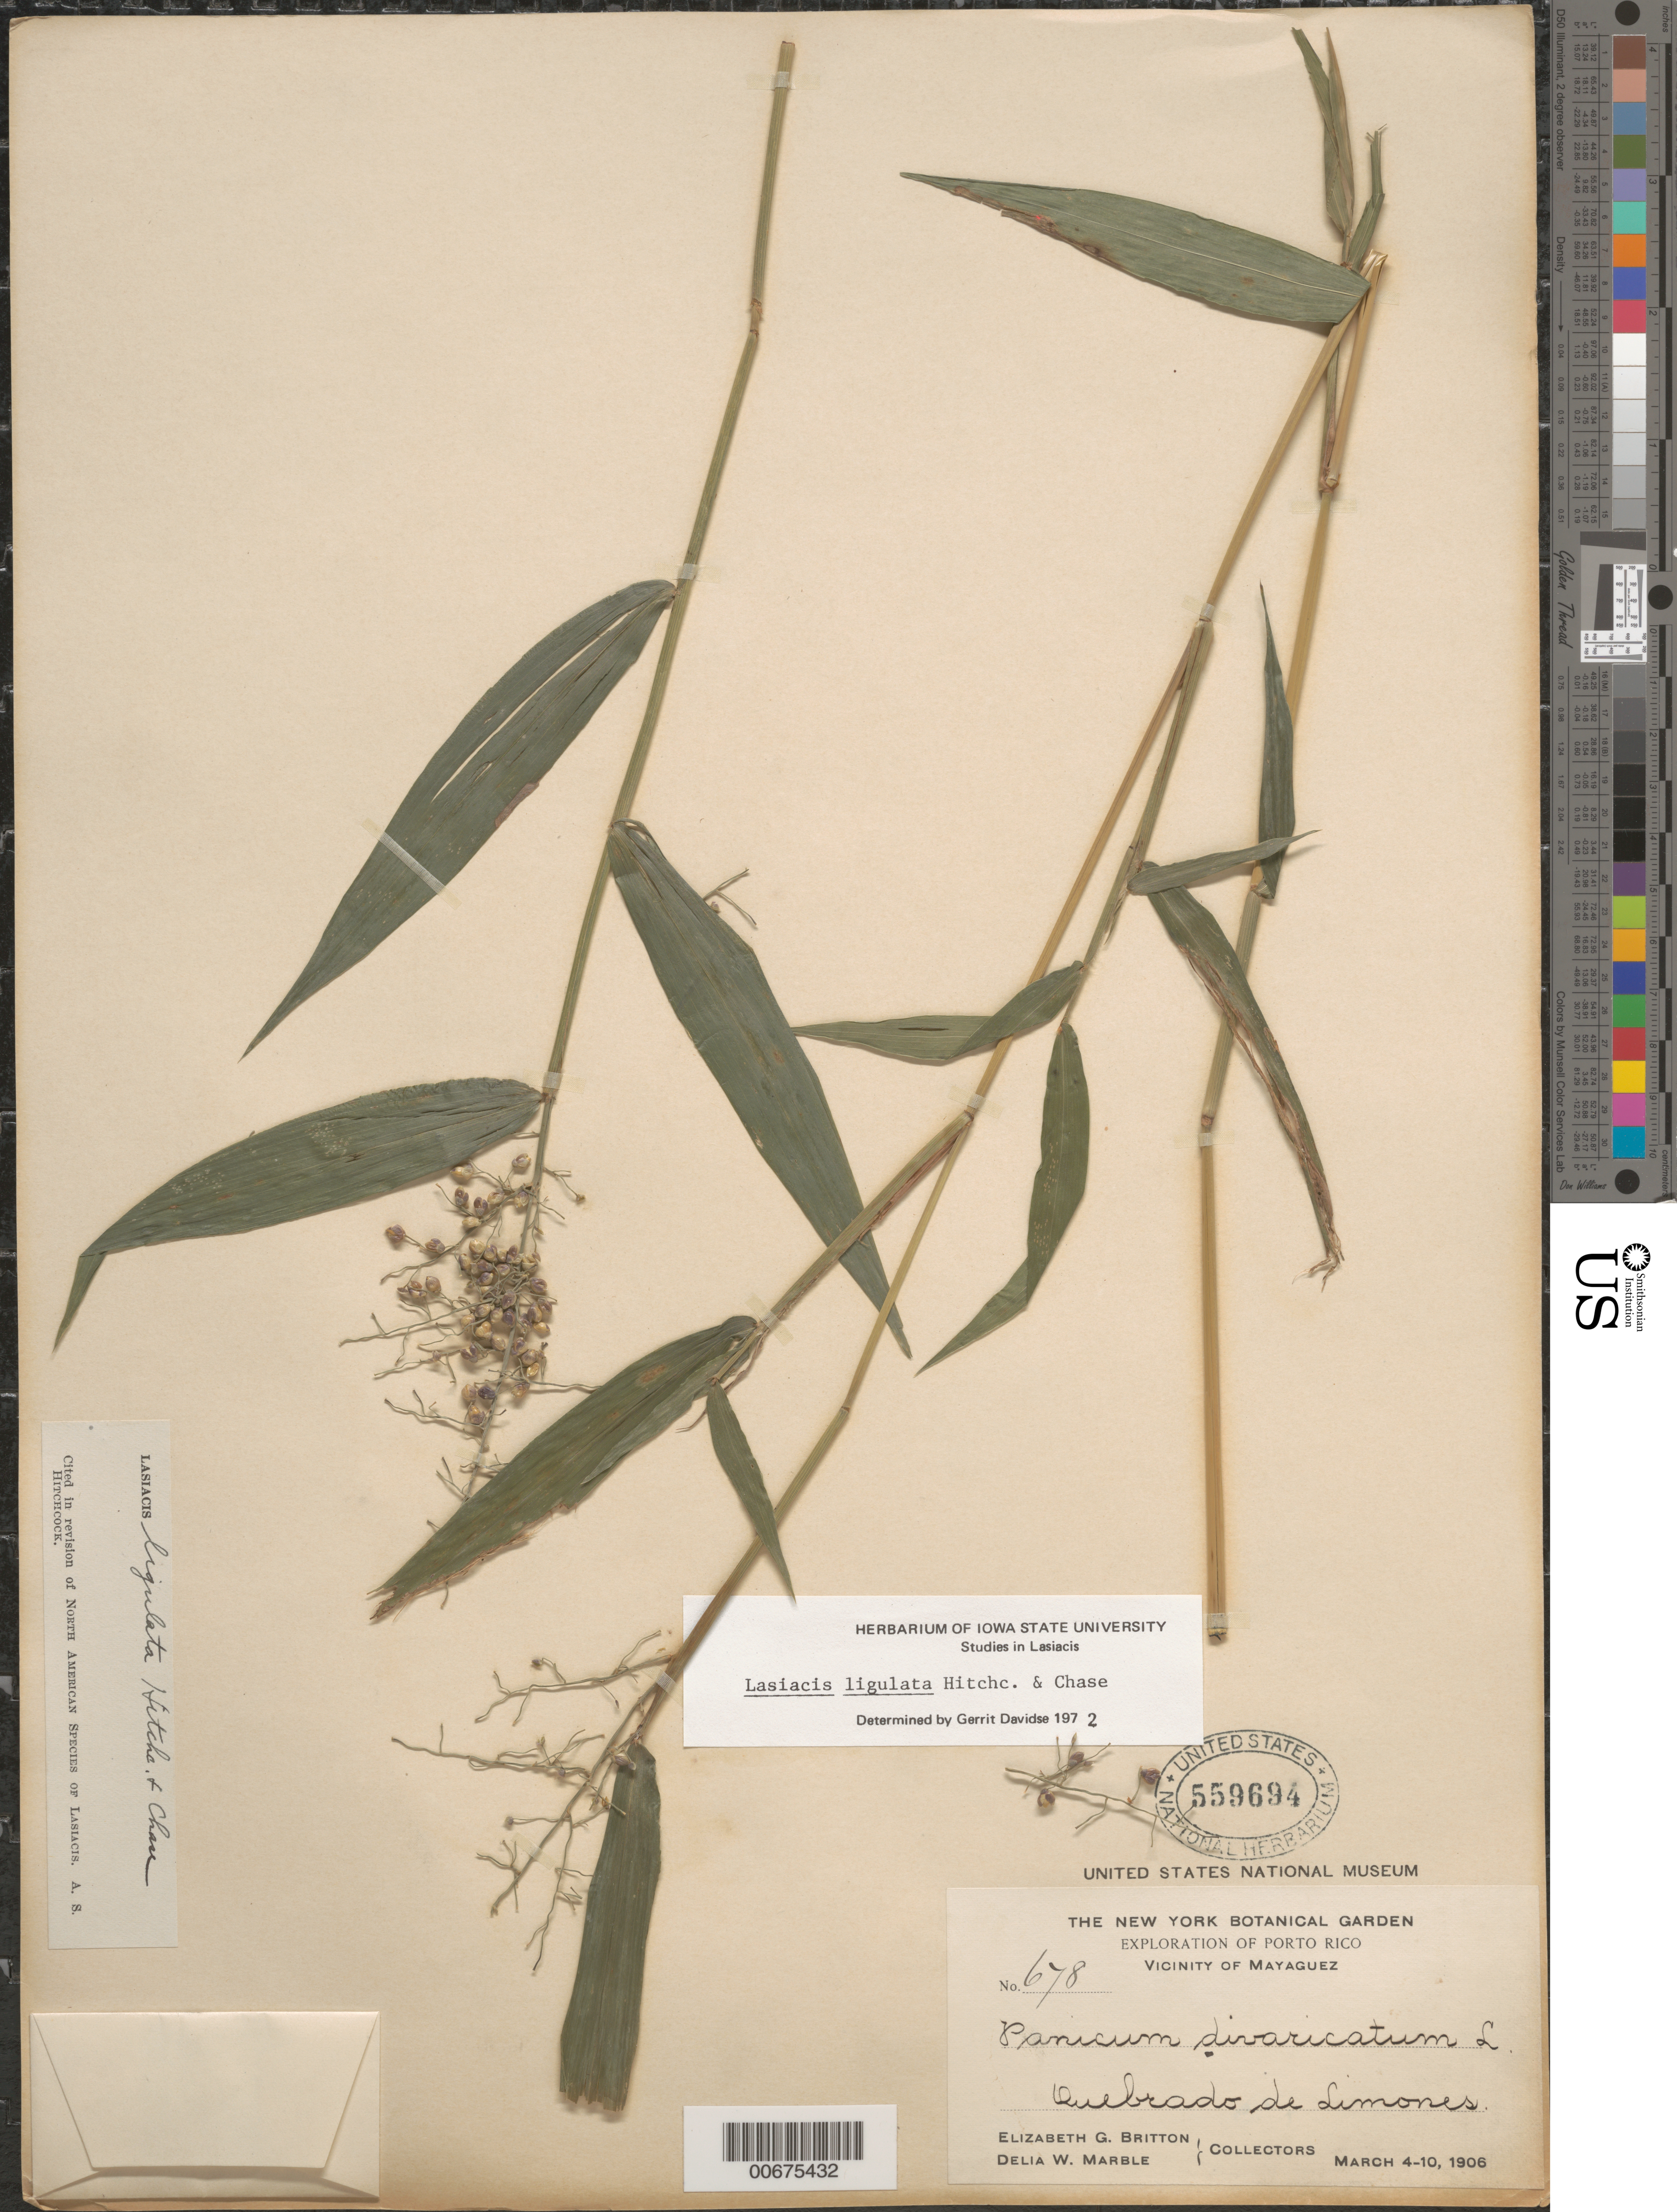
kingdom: Plantae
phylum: Tracheophyta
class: Liliopsida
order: Poales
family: Poaceae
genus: Lasiacis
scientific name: Lasiacis ligulata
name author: Hitchc. & Chase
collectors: E. G. Britton & D. W. Marble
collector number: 678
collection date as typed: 04 Mar 1906 to 10 Mar 1906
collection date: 1906-03-04/1906-03-10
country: Puerto Rico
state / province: Mayagüez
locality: Quebrada Limones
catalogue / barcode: US 559694